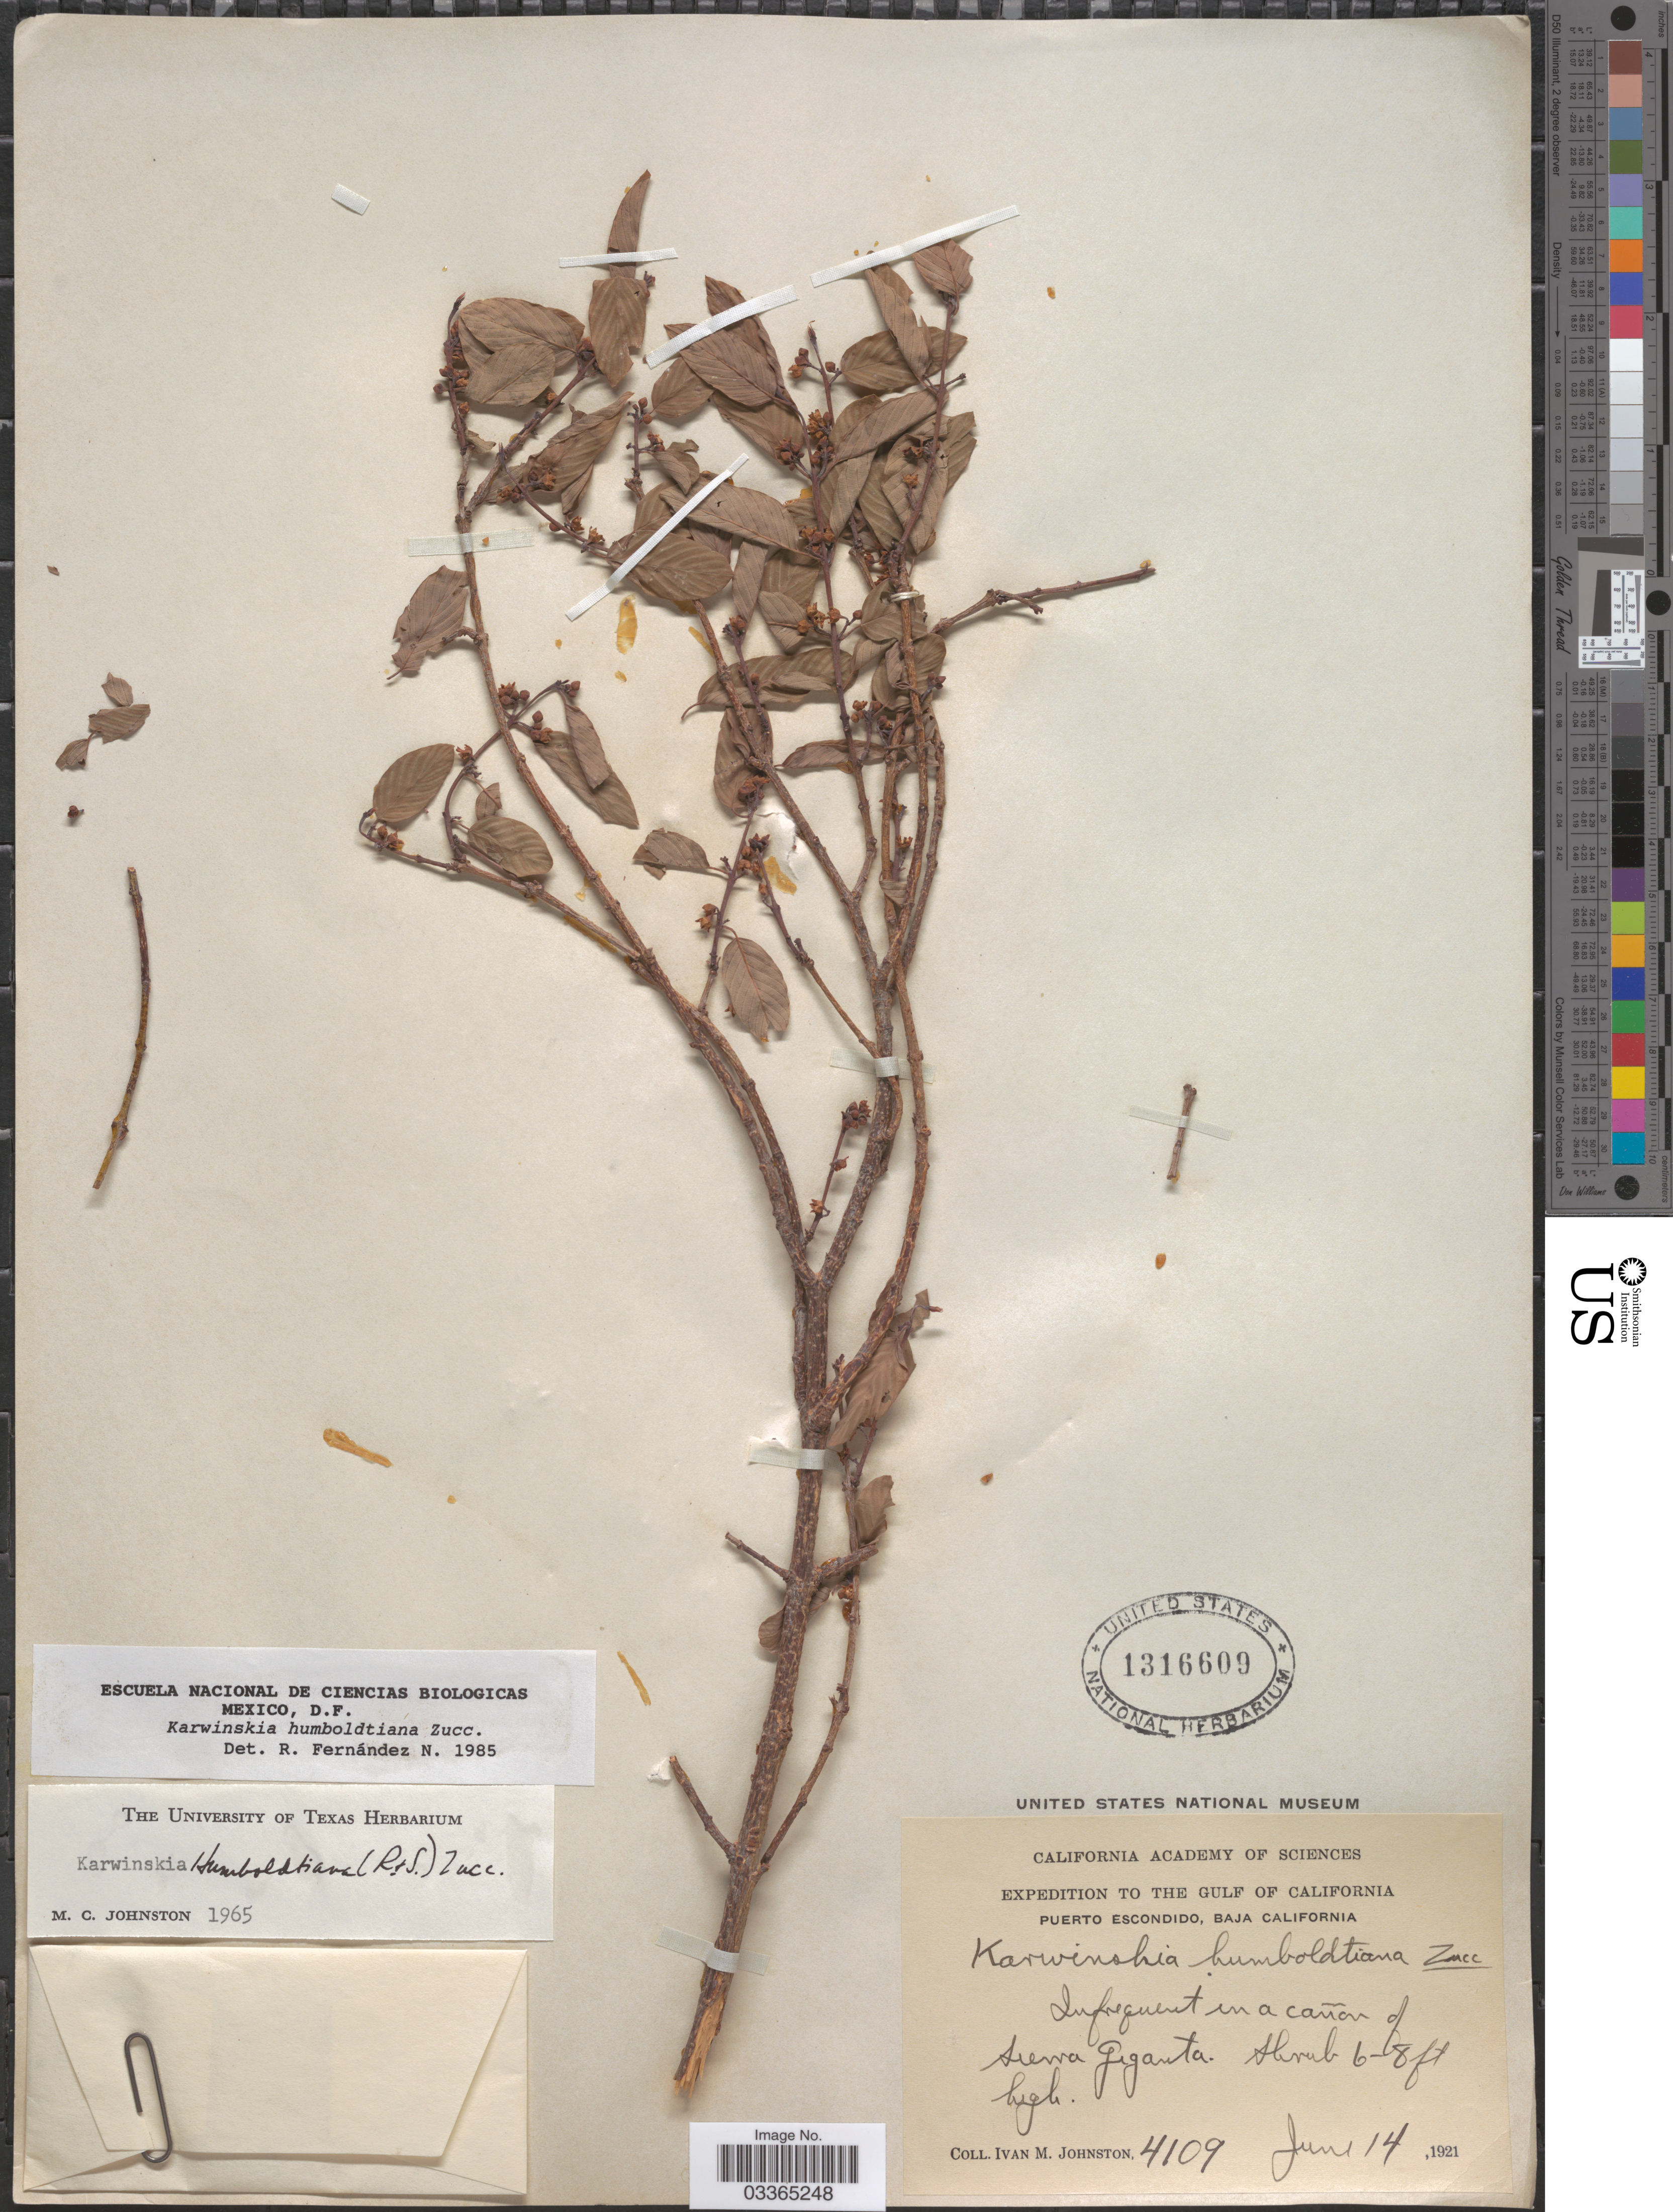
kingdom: Plantae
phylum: Tracheophyta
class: Magnoliopsida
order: Rosales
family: Rhamnaceae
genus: Karwinskia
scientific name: Karwinskia humboldtiana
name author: (Schult.) Zucc.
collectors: I.M. Johnston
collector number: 4109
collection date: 1921-06-14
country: Mexico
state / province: Baja California Sur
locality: The Gulf of California. Puerto Escondido, Baja California. Sierra Giganta.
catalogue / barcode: US 1316609